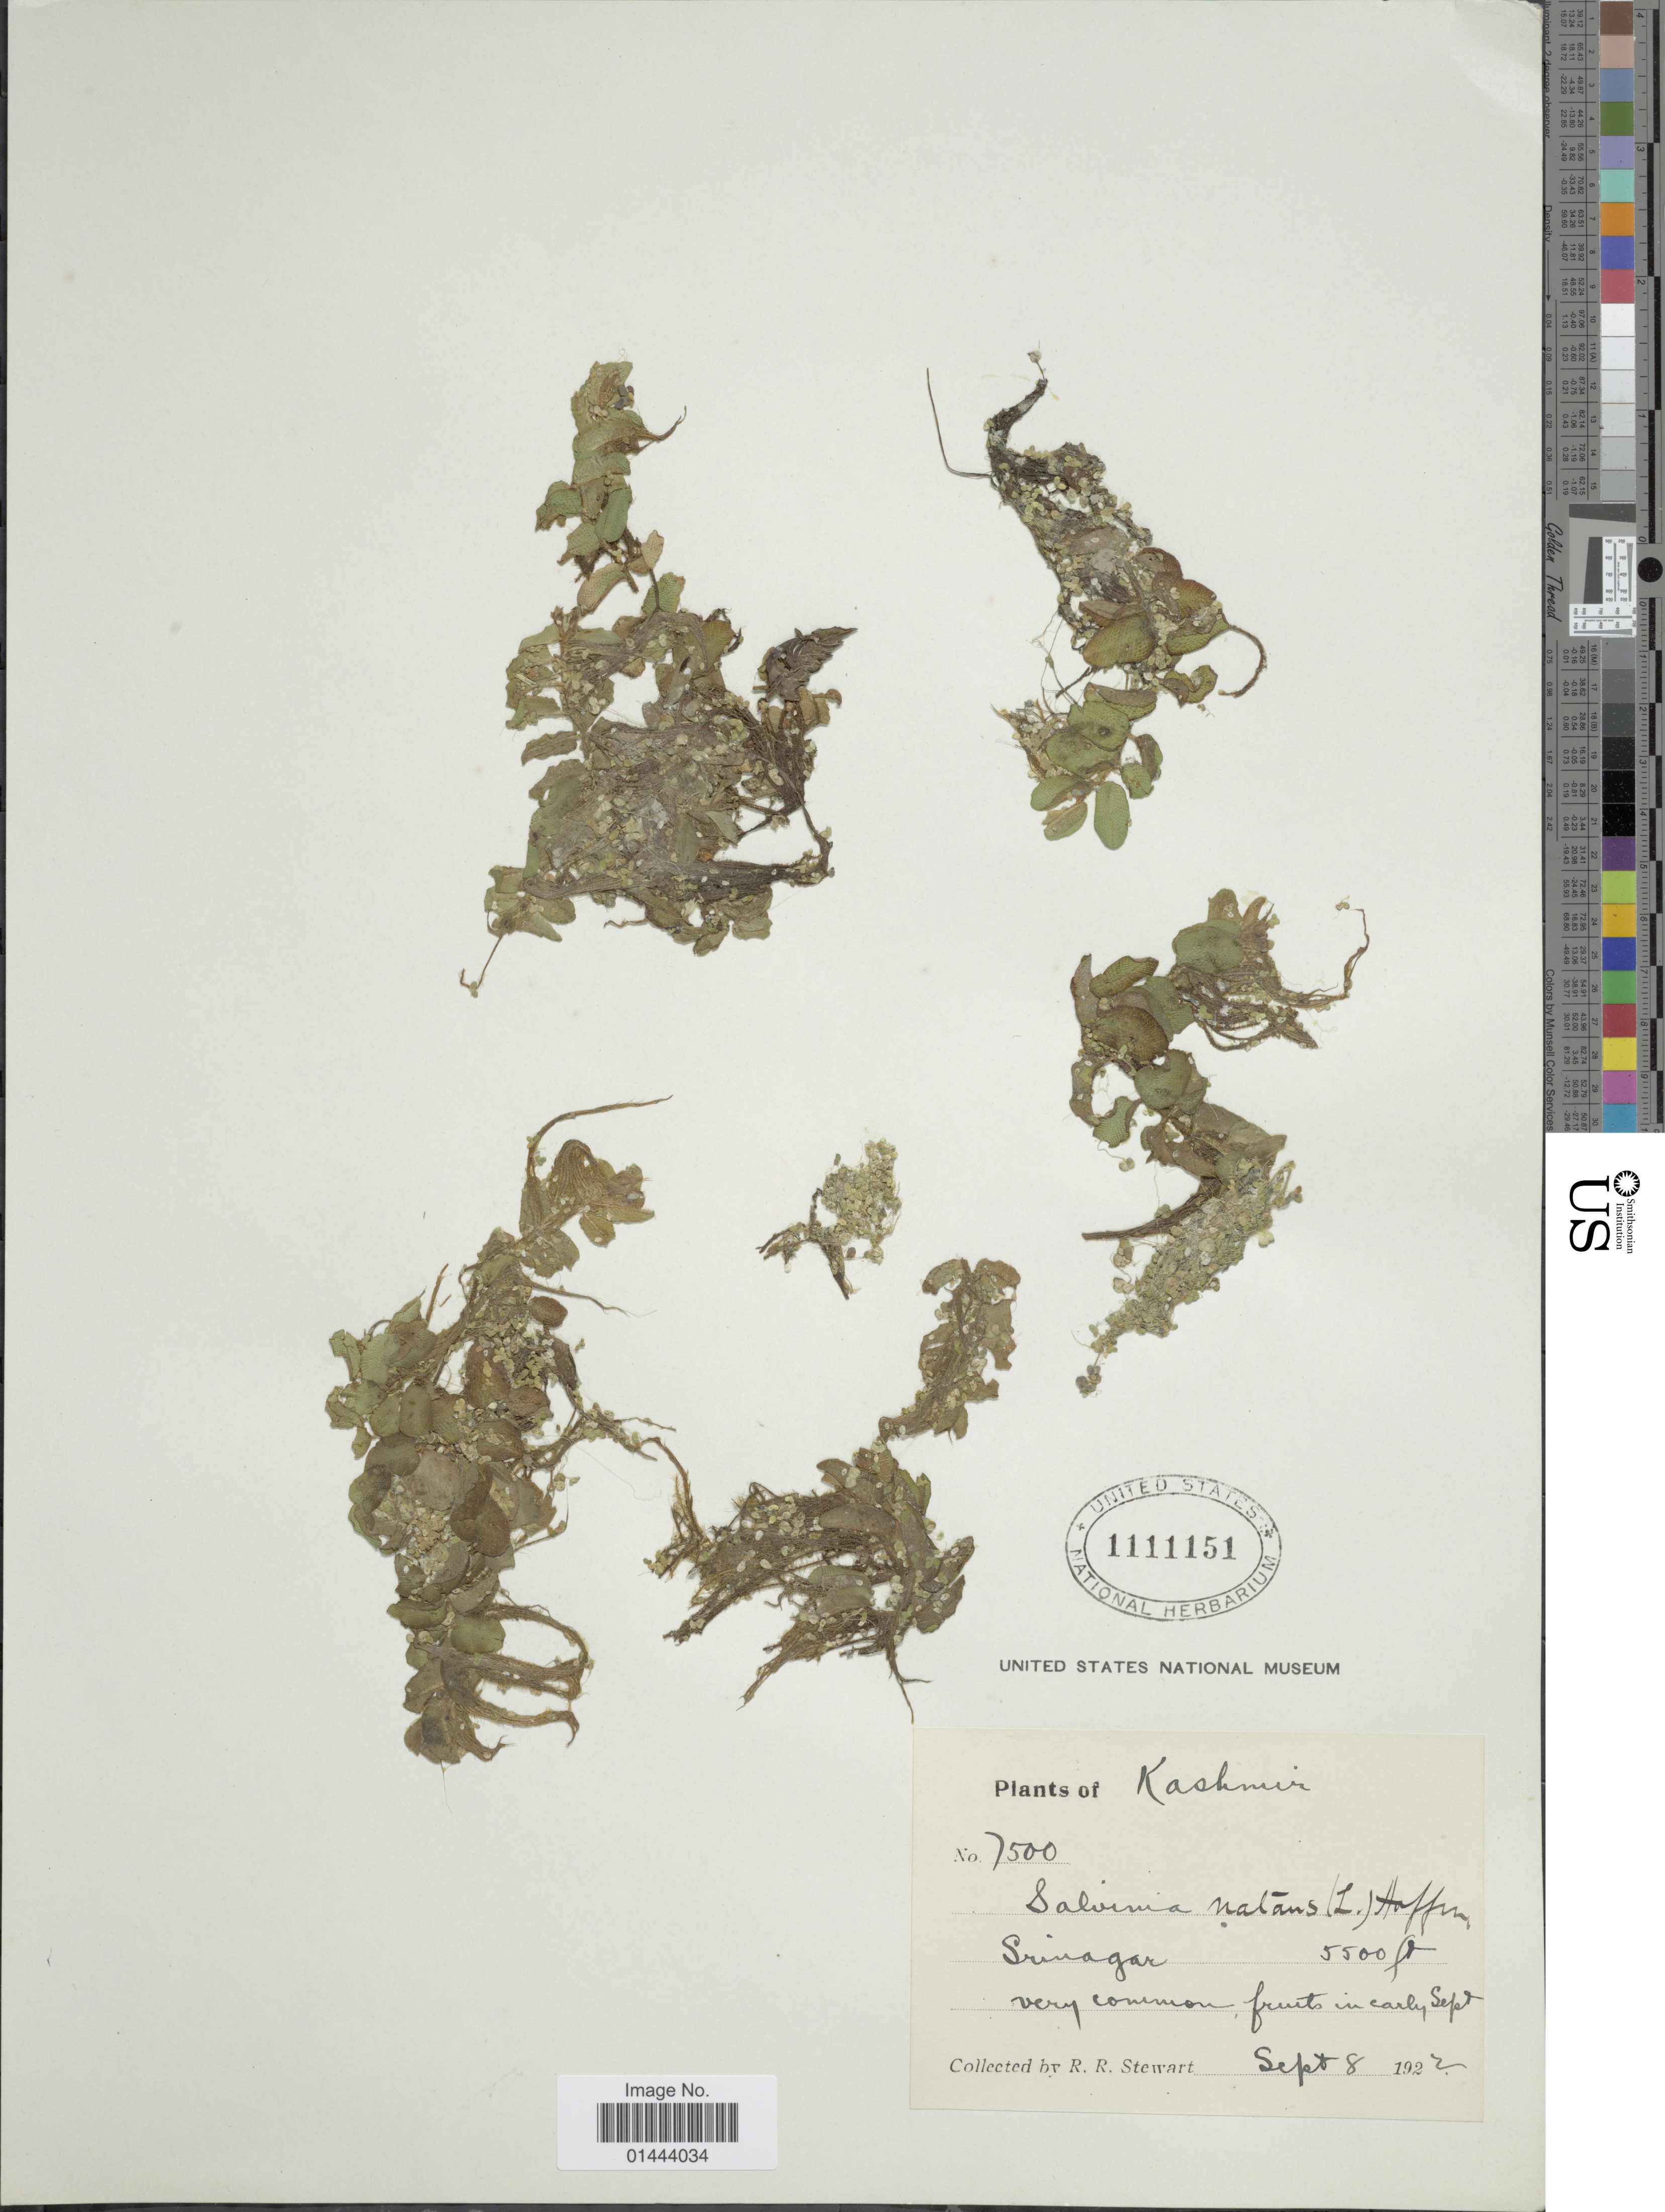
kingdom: Plantae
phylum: Tracheophyta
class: Polypodiopsida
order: Salviniales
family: Salviniaceae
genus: Salvinia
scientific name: Salvinia natans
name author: (L.) All.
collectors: R. R. Stewart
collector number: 7500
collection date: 1922-09-08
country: India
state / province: Jammu and Kashmir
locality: Kashmir, Srinagar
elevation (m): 1676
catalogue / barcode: US 1111151